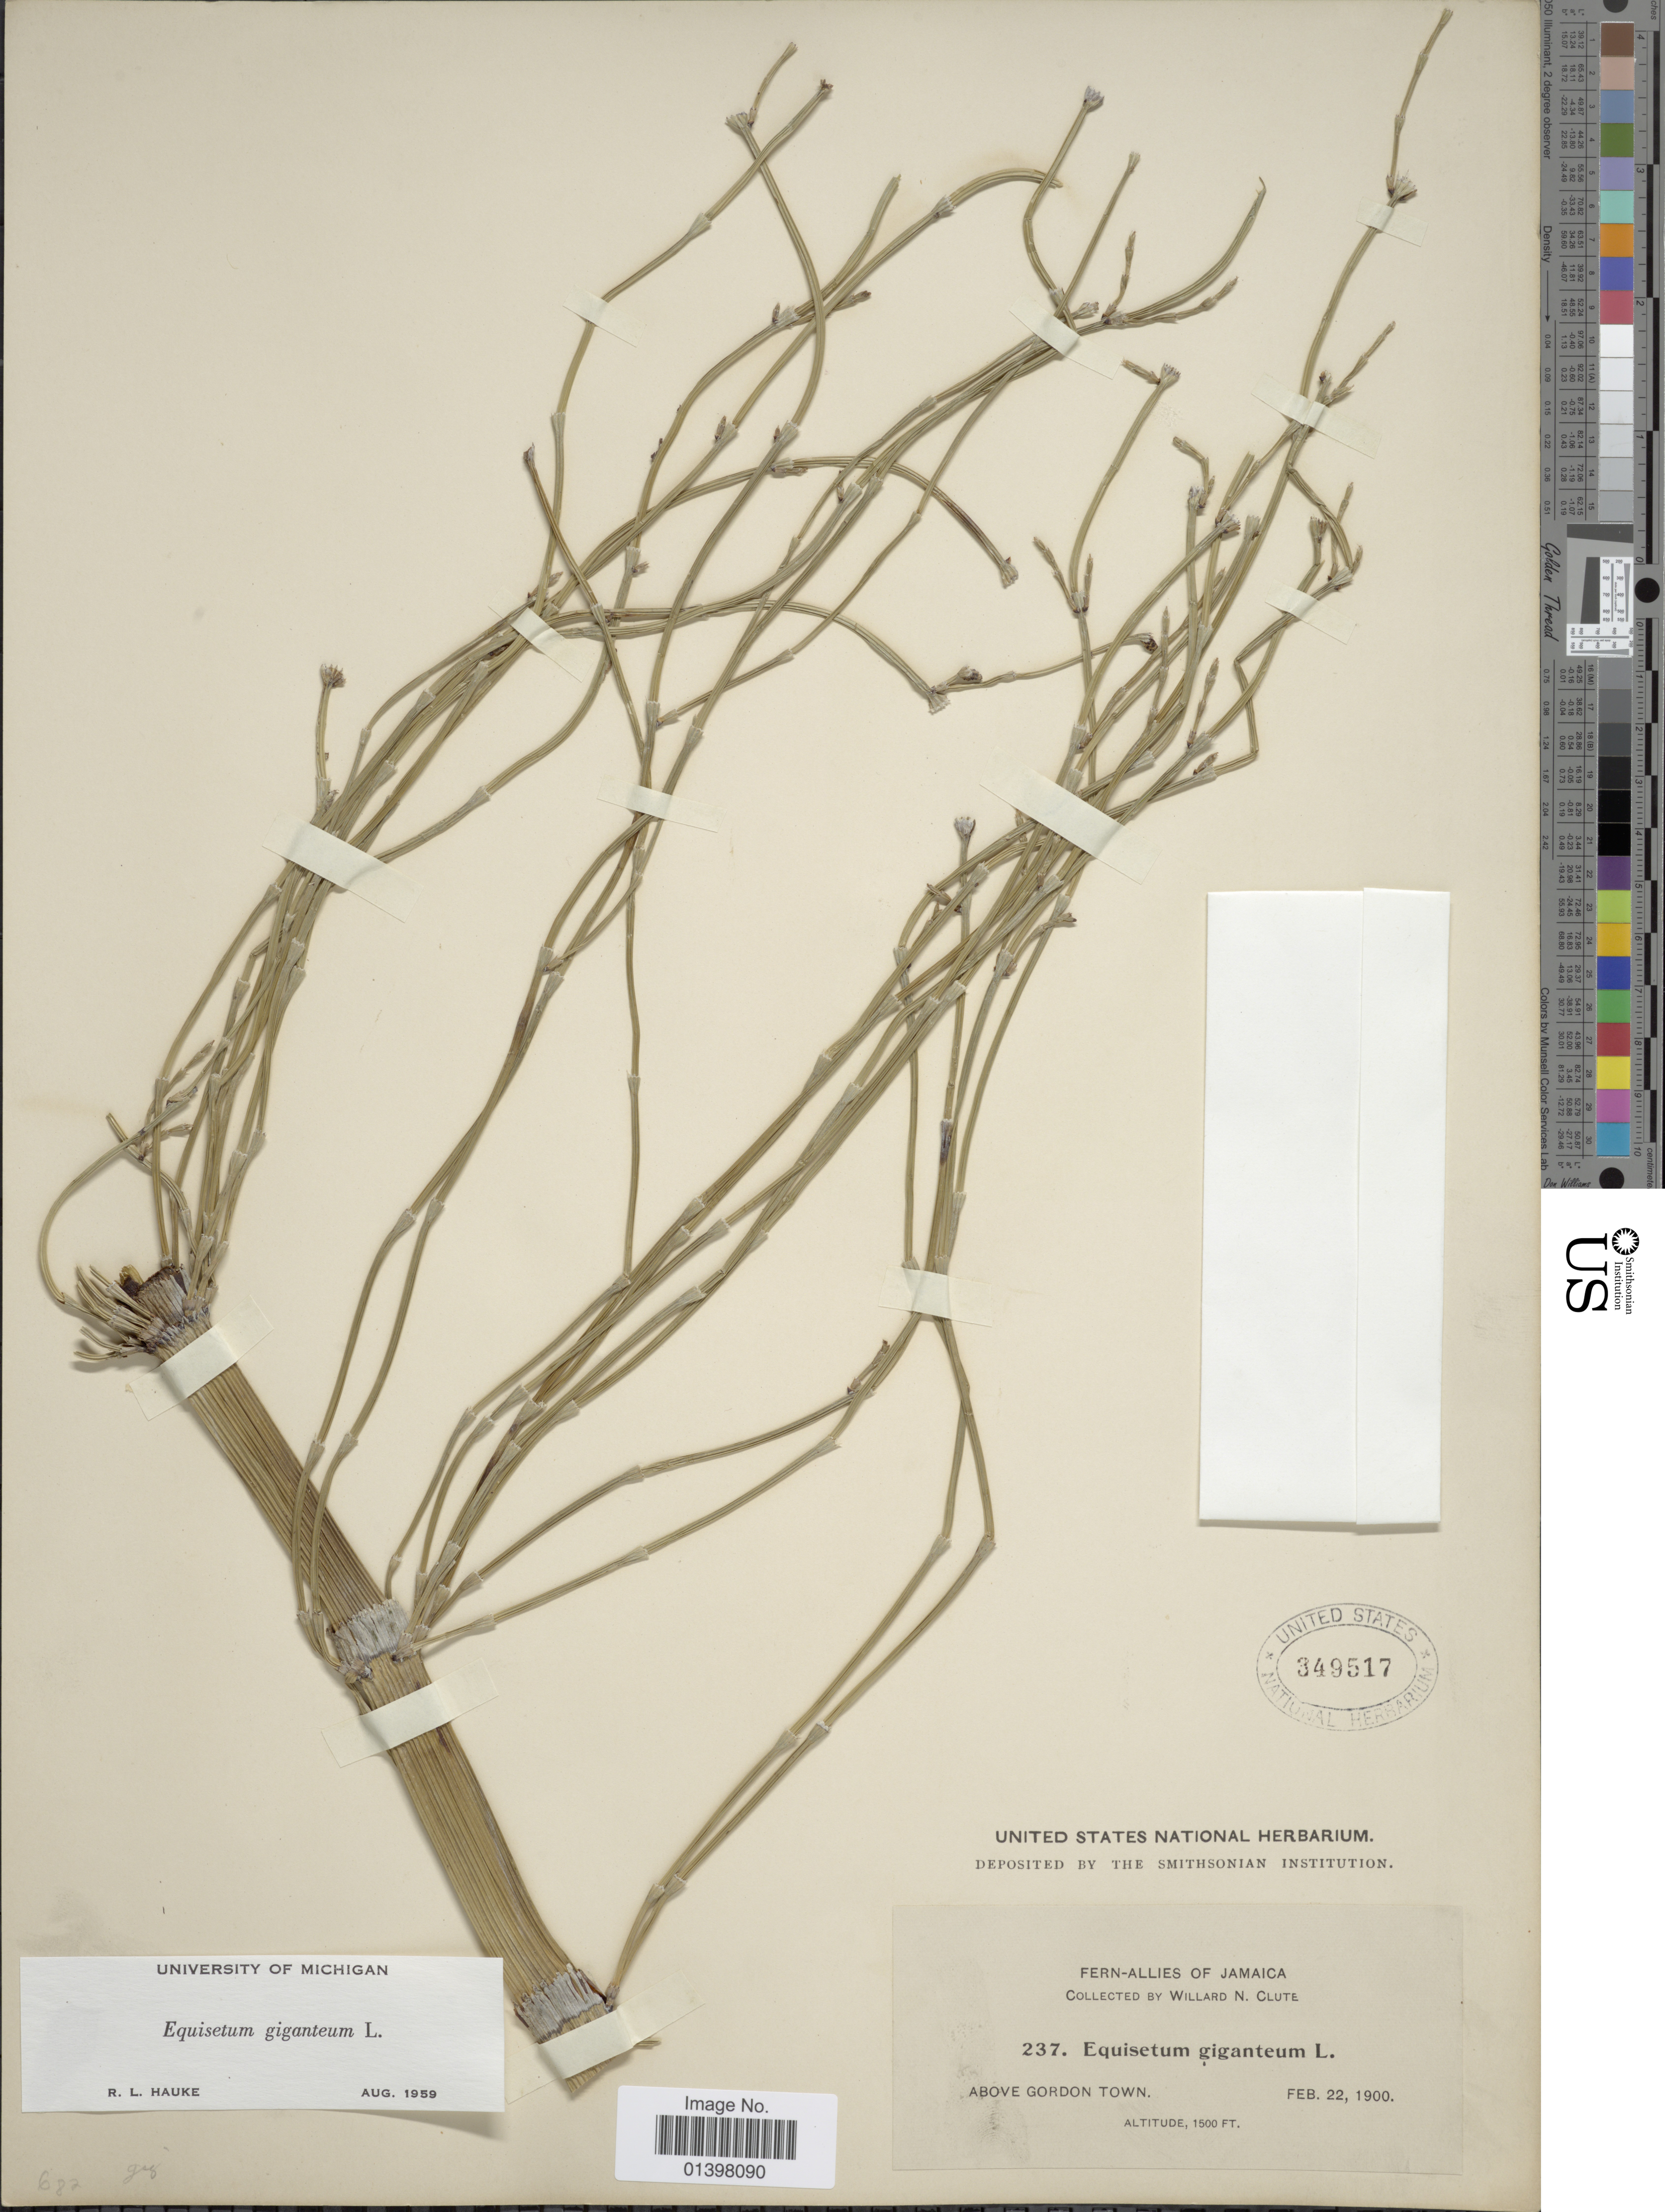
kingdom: Plantae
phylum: Tracheophyta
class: Polypodiopsida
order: Equisetales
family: Equisetaceae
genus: Equisetum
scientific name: Equisetum giganteum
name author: L.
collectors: W. N. Clute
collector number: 237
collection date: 1900-02-22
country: Jamaica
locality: Above Gordon town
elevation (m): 457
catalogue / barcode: US 349517